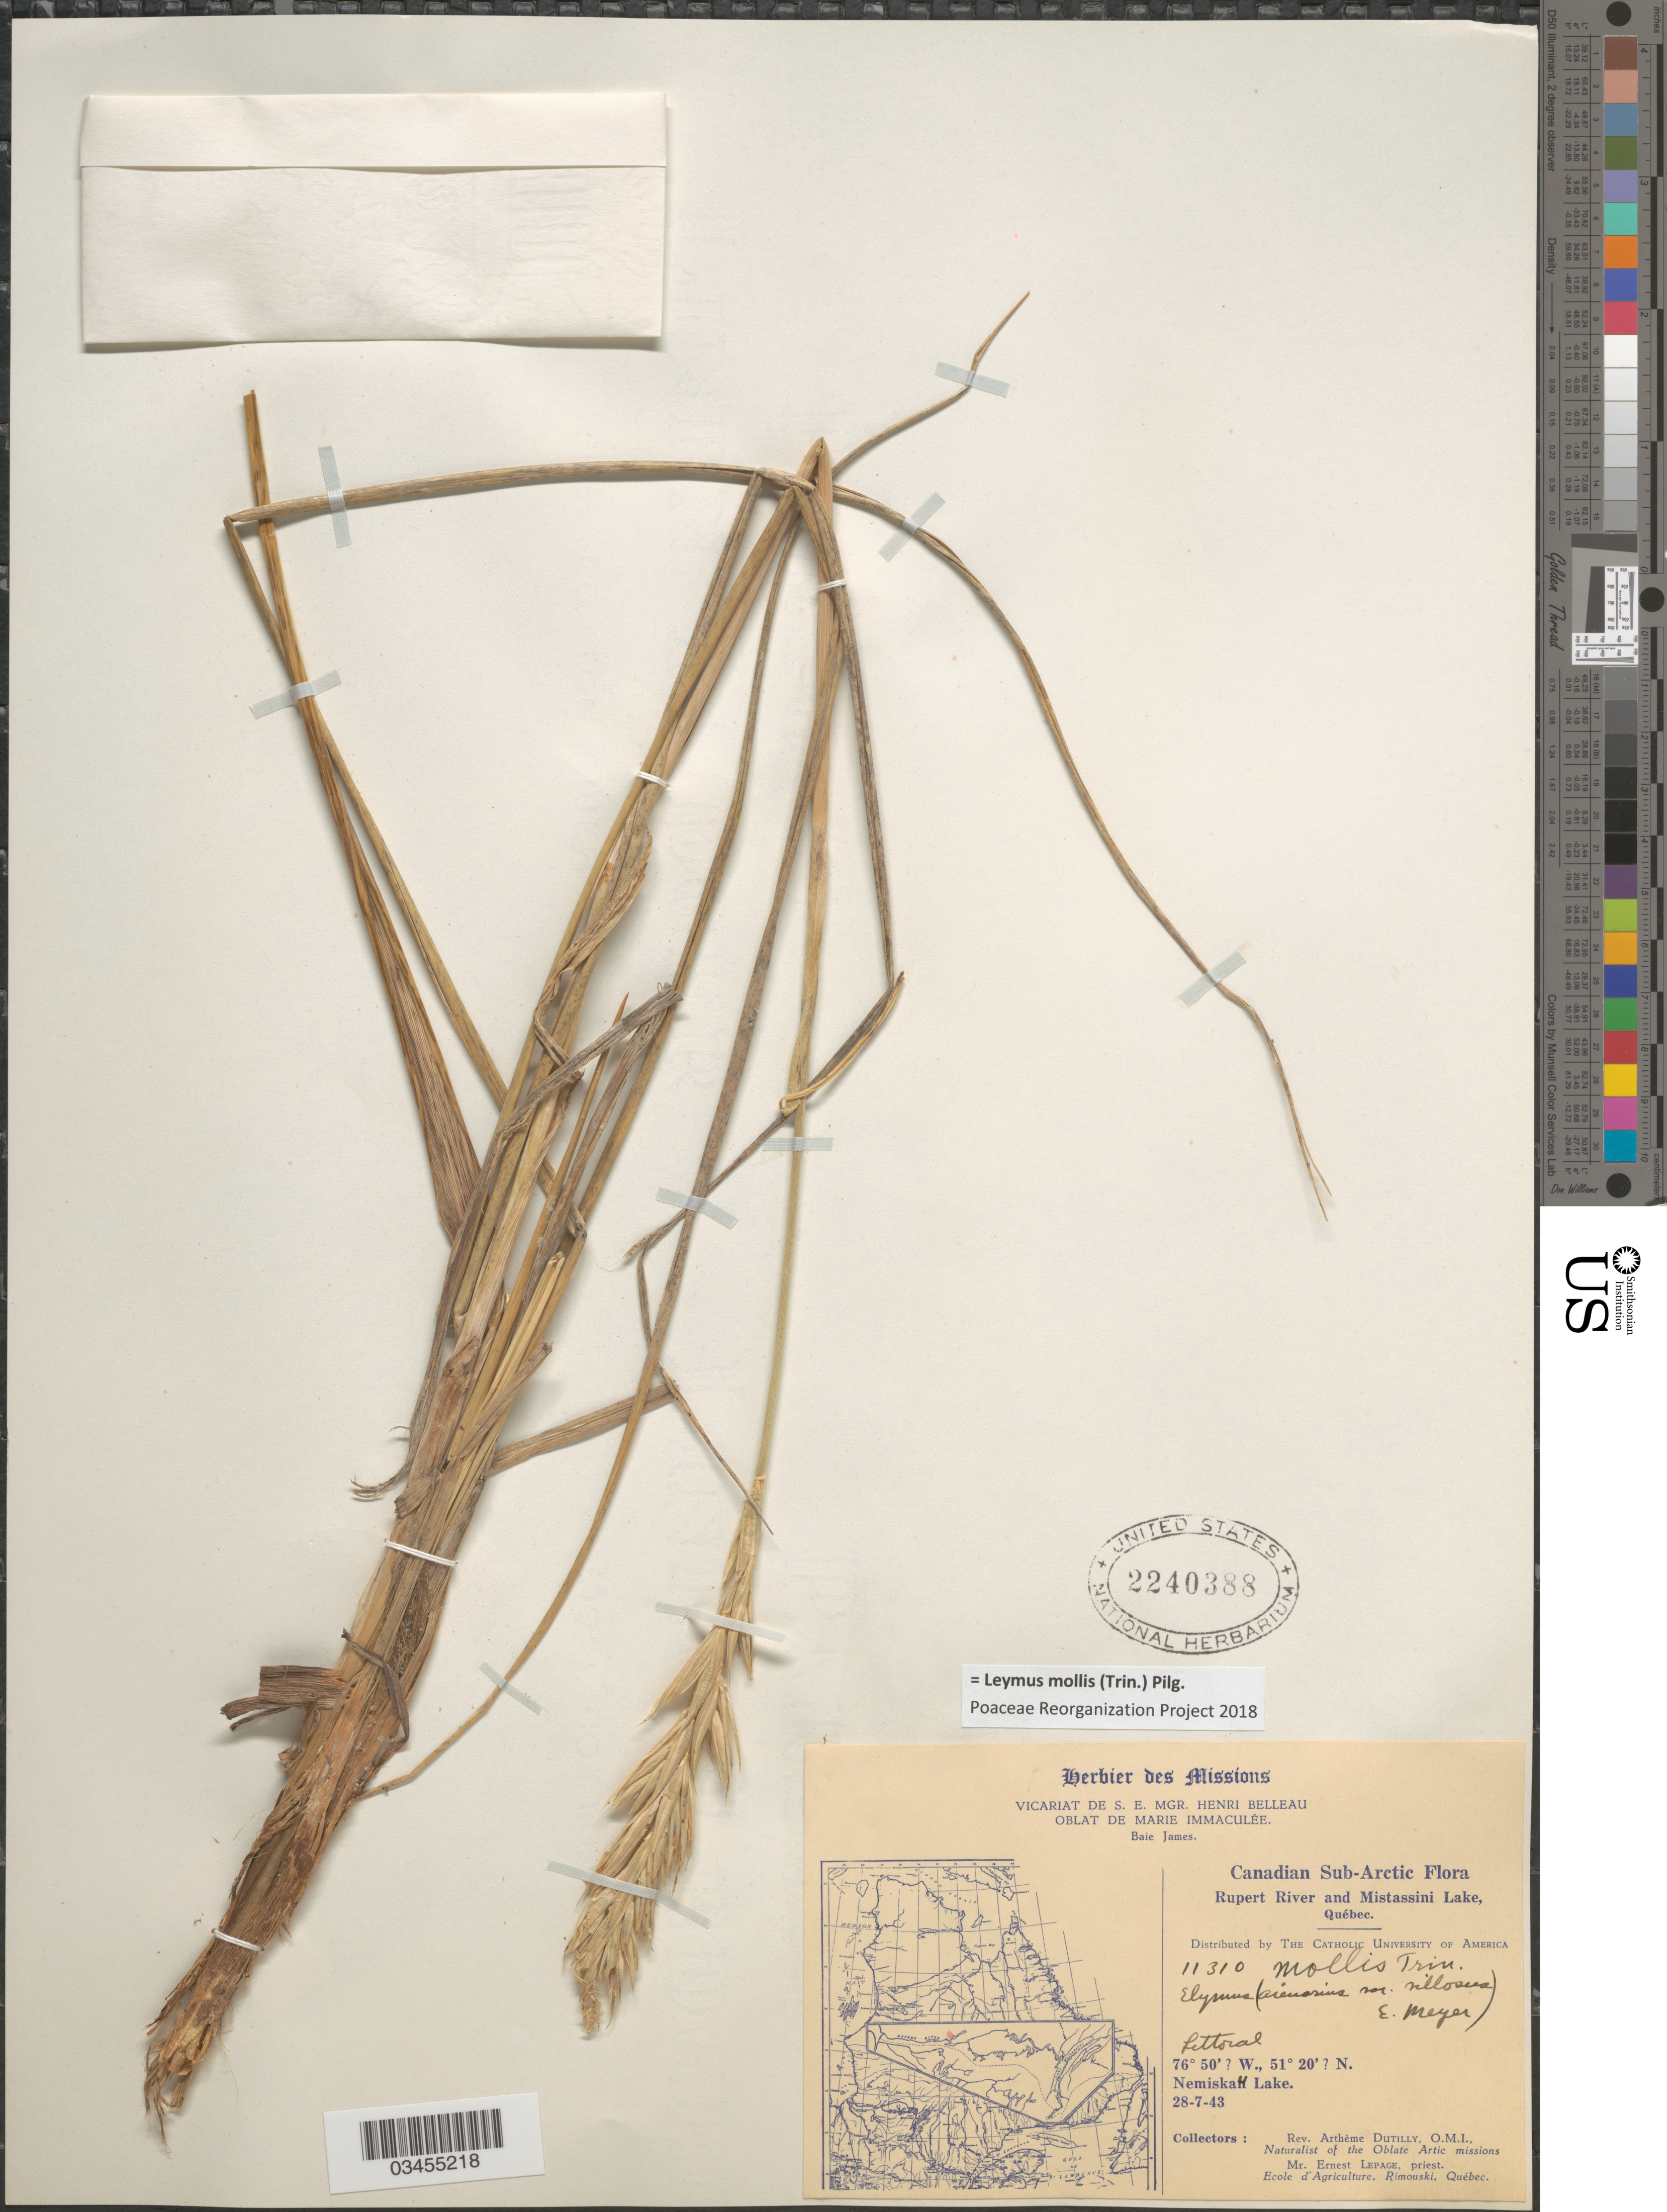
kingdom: Plantae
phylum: Tracheophyta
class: Liliopsida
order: Poales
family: Poaceae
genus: Leymus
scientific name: Leymus mollis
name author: (Trin.) Pilg.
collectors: P. Dutilly & E. Lepage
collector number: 11310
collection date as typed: Transcribed d/m/y: 28/7/43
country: Canada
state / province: Quebec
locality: Canadian Sub-Arctic. Rupert River and Mistassini Lake. Nemiskau Lake. Oblate Arctic missions.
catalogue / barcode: US 2240388